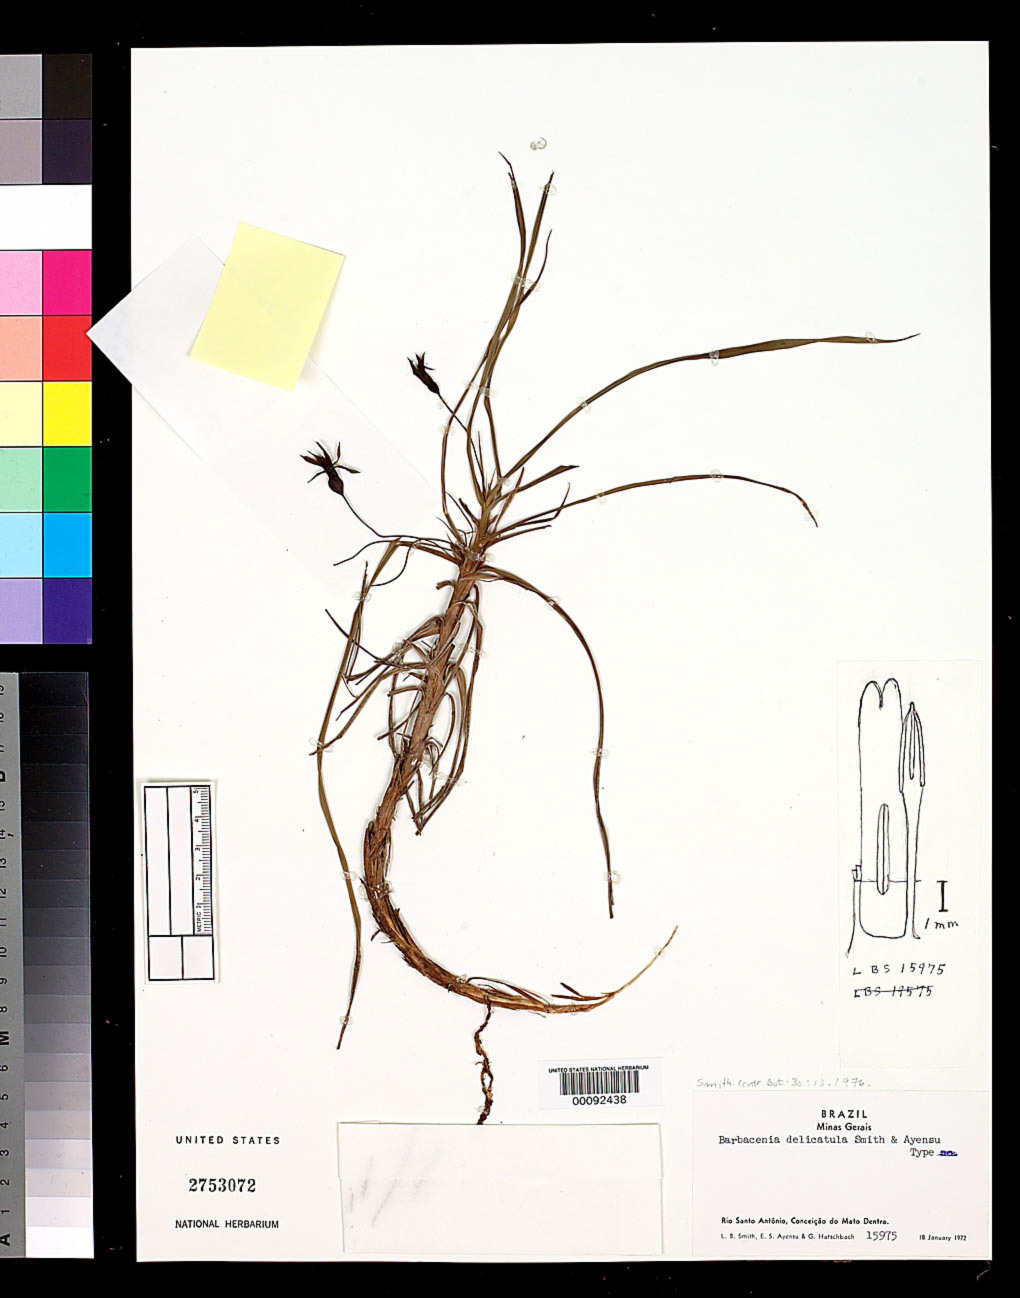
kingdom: Plantae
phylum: Tracheophyta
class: Liliopsida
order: Pandanales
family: Velloziaceae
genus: Barbacenia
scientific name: Barbacenia delicatula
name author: L.B. Sm. & Ayensu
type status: Holotype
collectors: L. Smith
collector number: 15975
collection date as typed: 18 Jan 1972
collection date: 1972-01-18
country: Brazil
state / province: Minas Gerais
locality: Rio Santo Antonio, Conceicao do Mato Dentro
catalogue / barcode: US 2753072